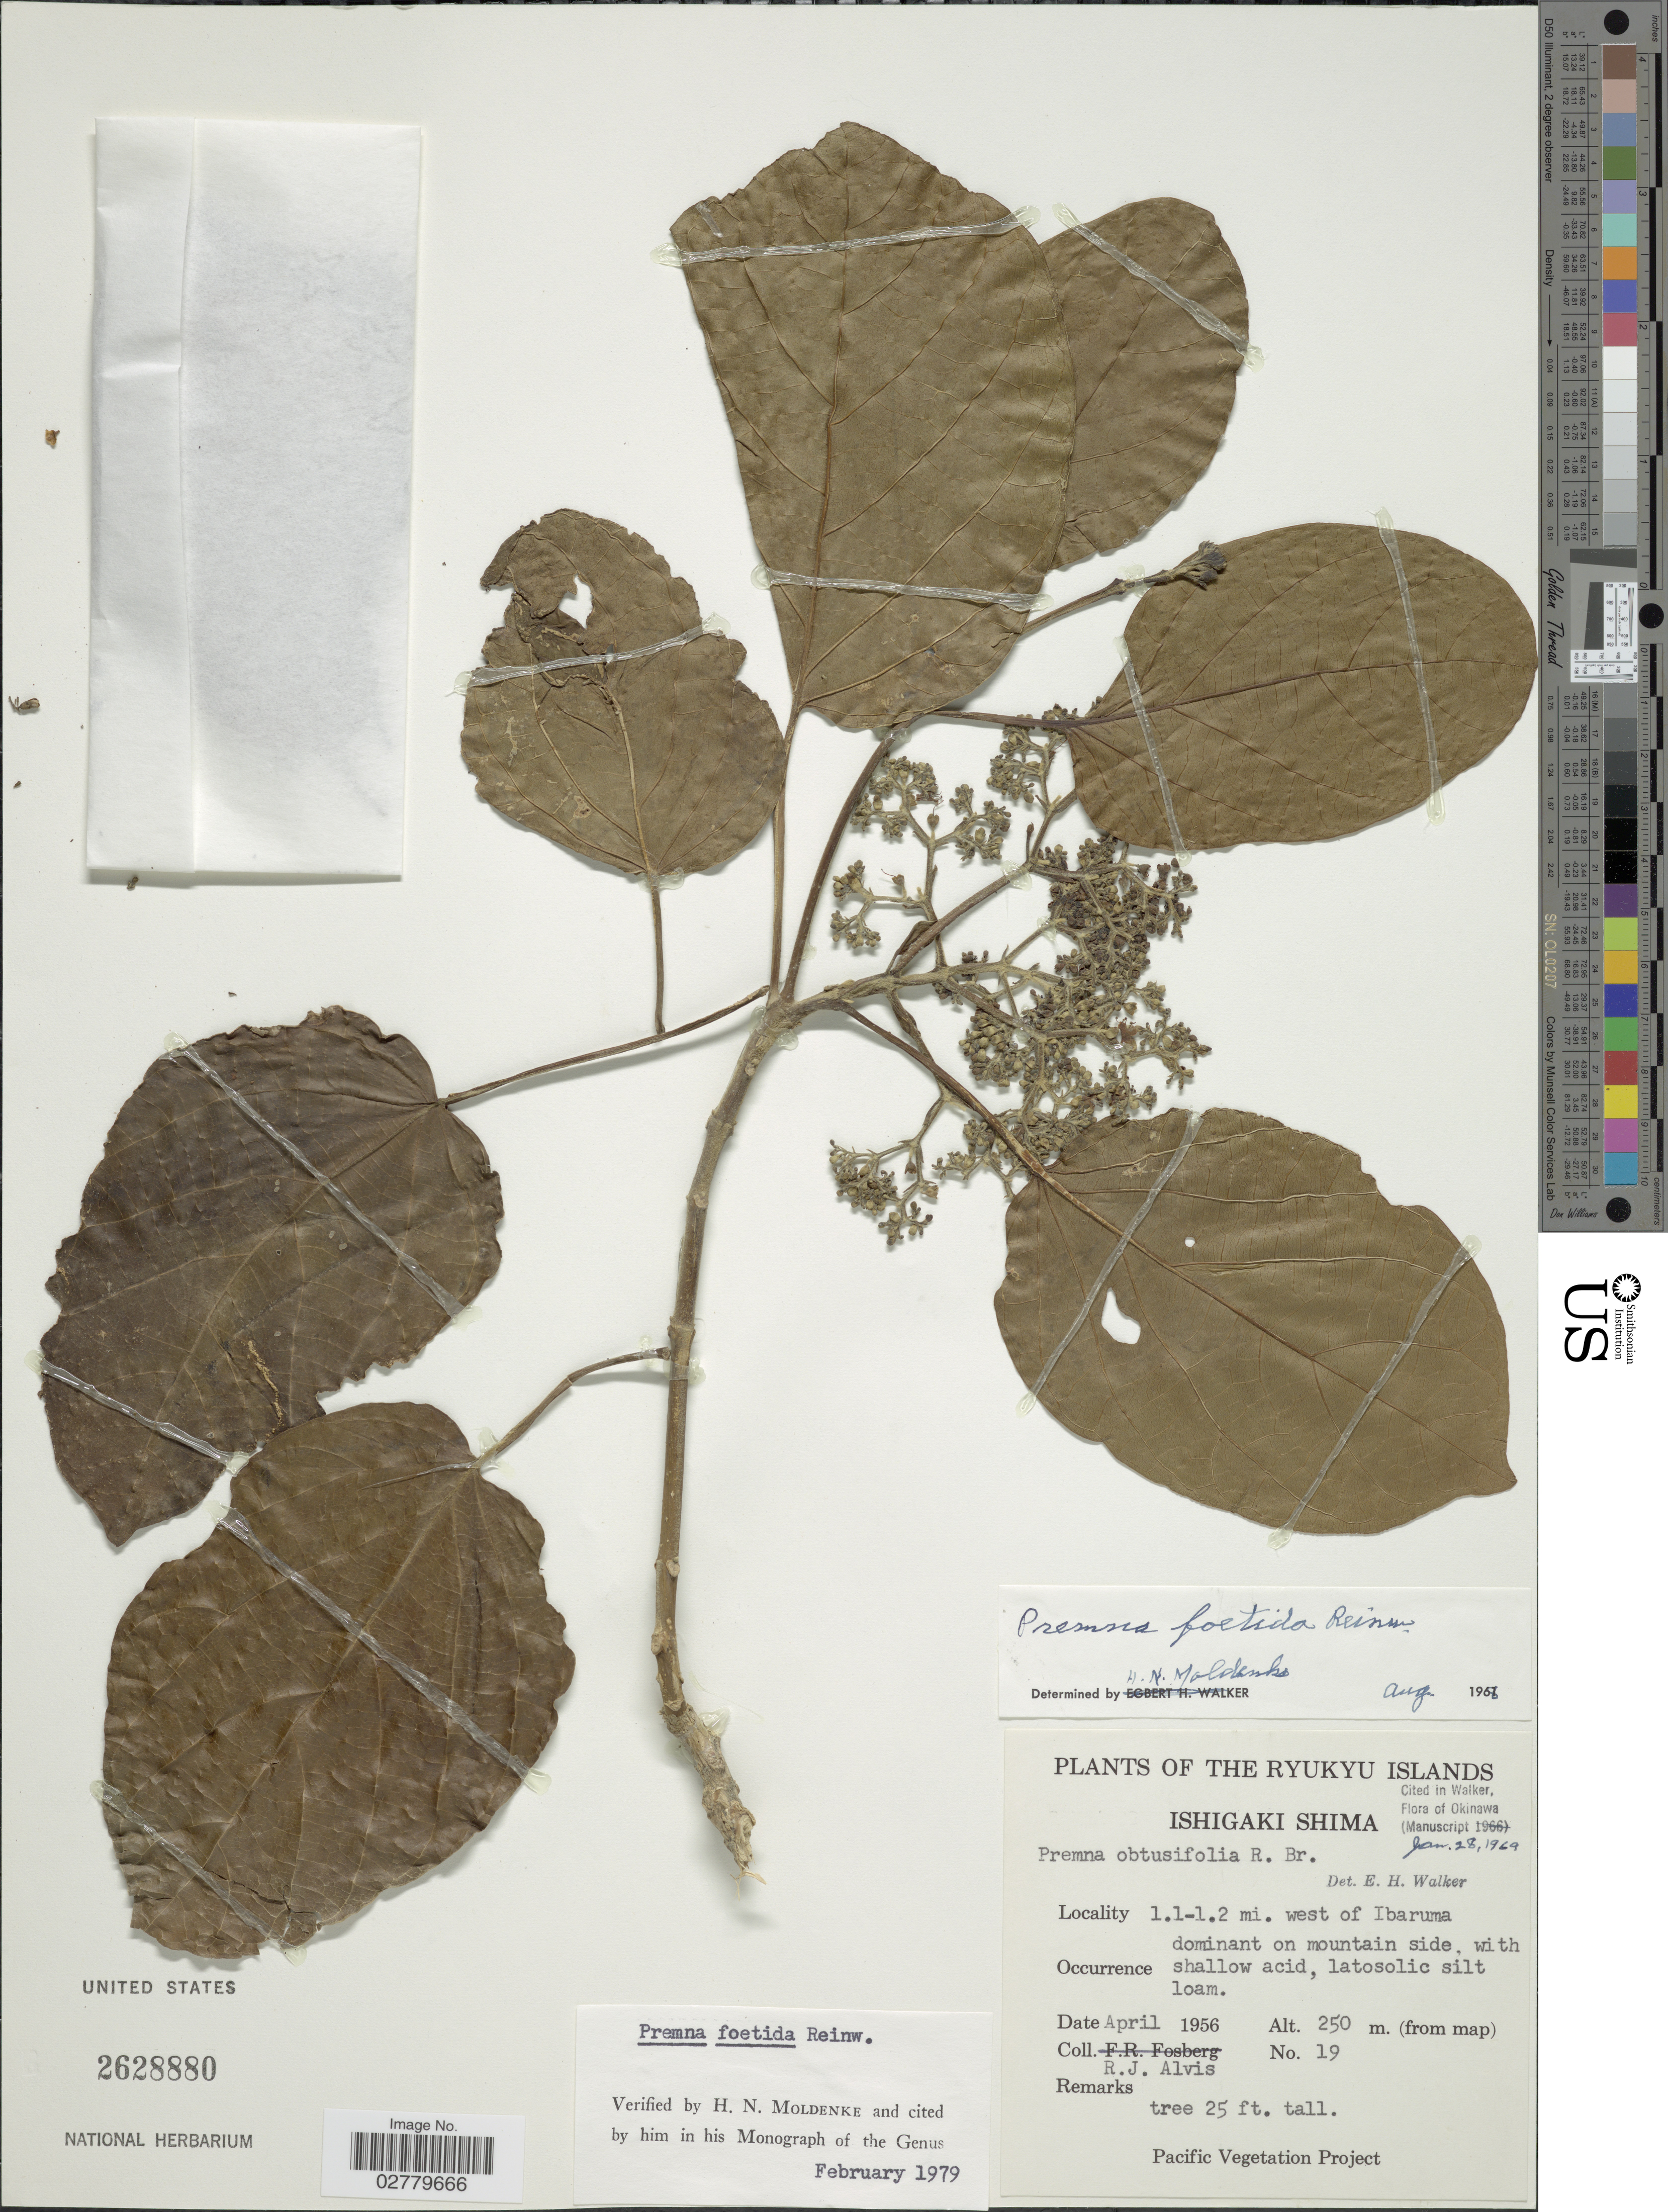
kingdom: Plantae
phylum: Tracheophyta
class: Magnoliopsida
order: Lamiales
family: Lamiaceae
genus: Premna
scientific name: Premna foetida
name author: Reinw. ex Blume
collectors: R. Alvis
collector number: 19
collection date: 1956-04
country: Japan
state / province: Okinawa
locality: The Ryukyu Islands. Ishigaki Shima. 1.1-1.2 mi. west of Ibaruma dominant on mountain side.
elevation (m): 250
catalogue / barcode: US 2628880